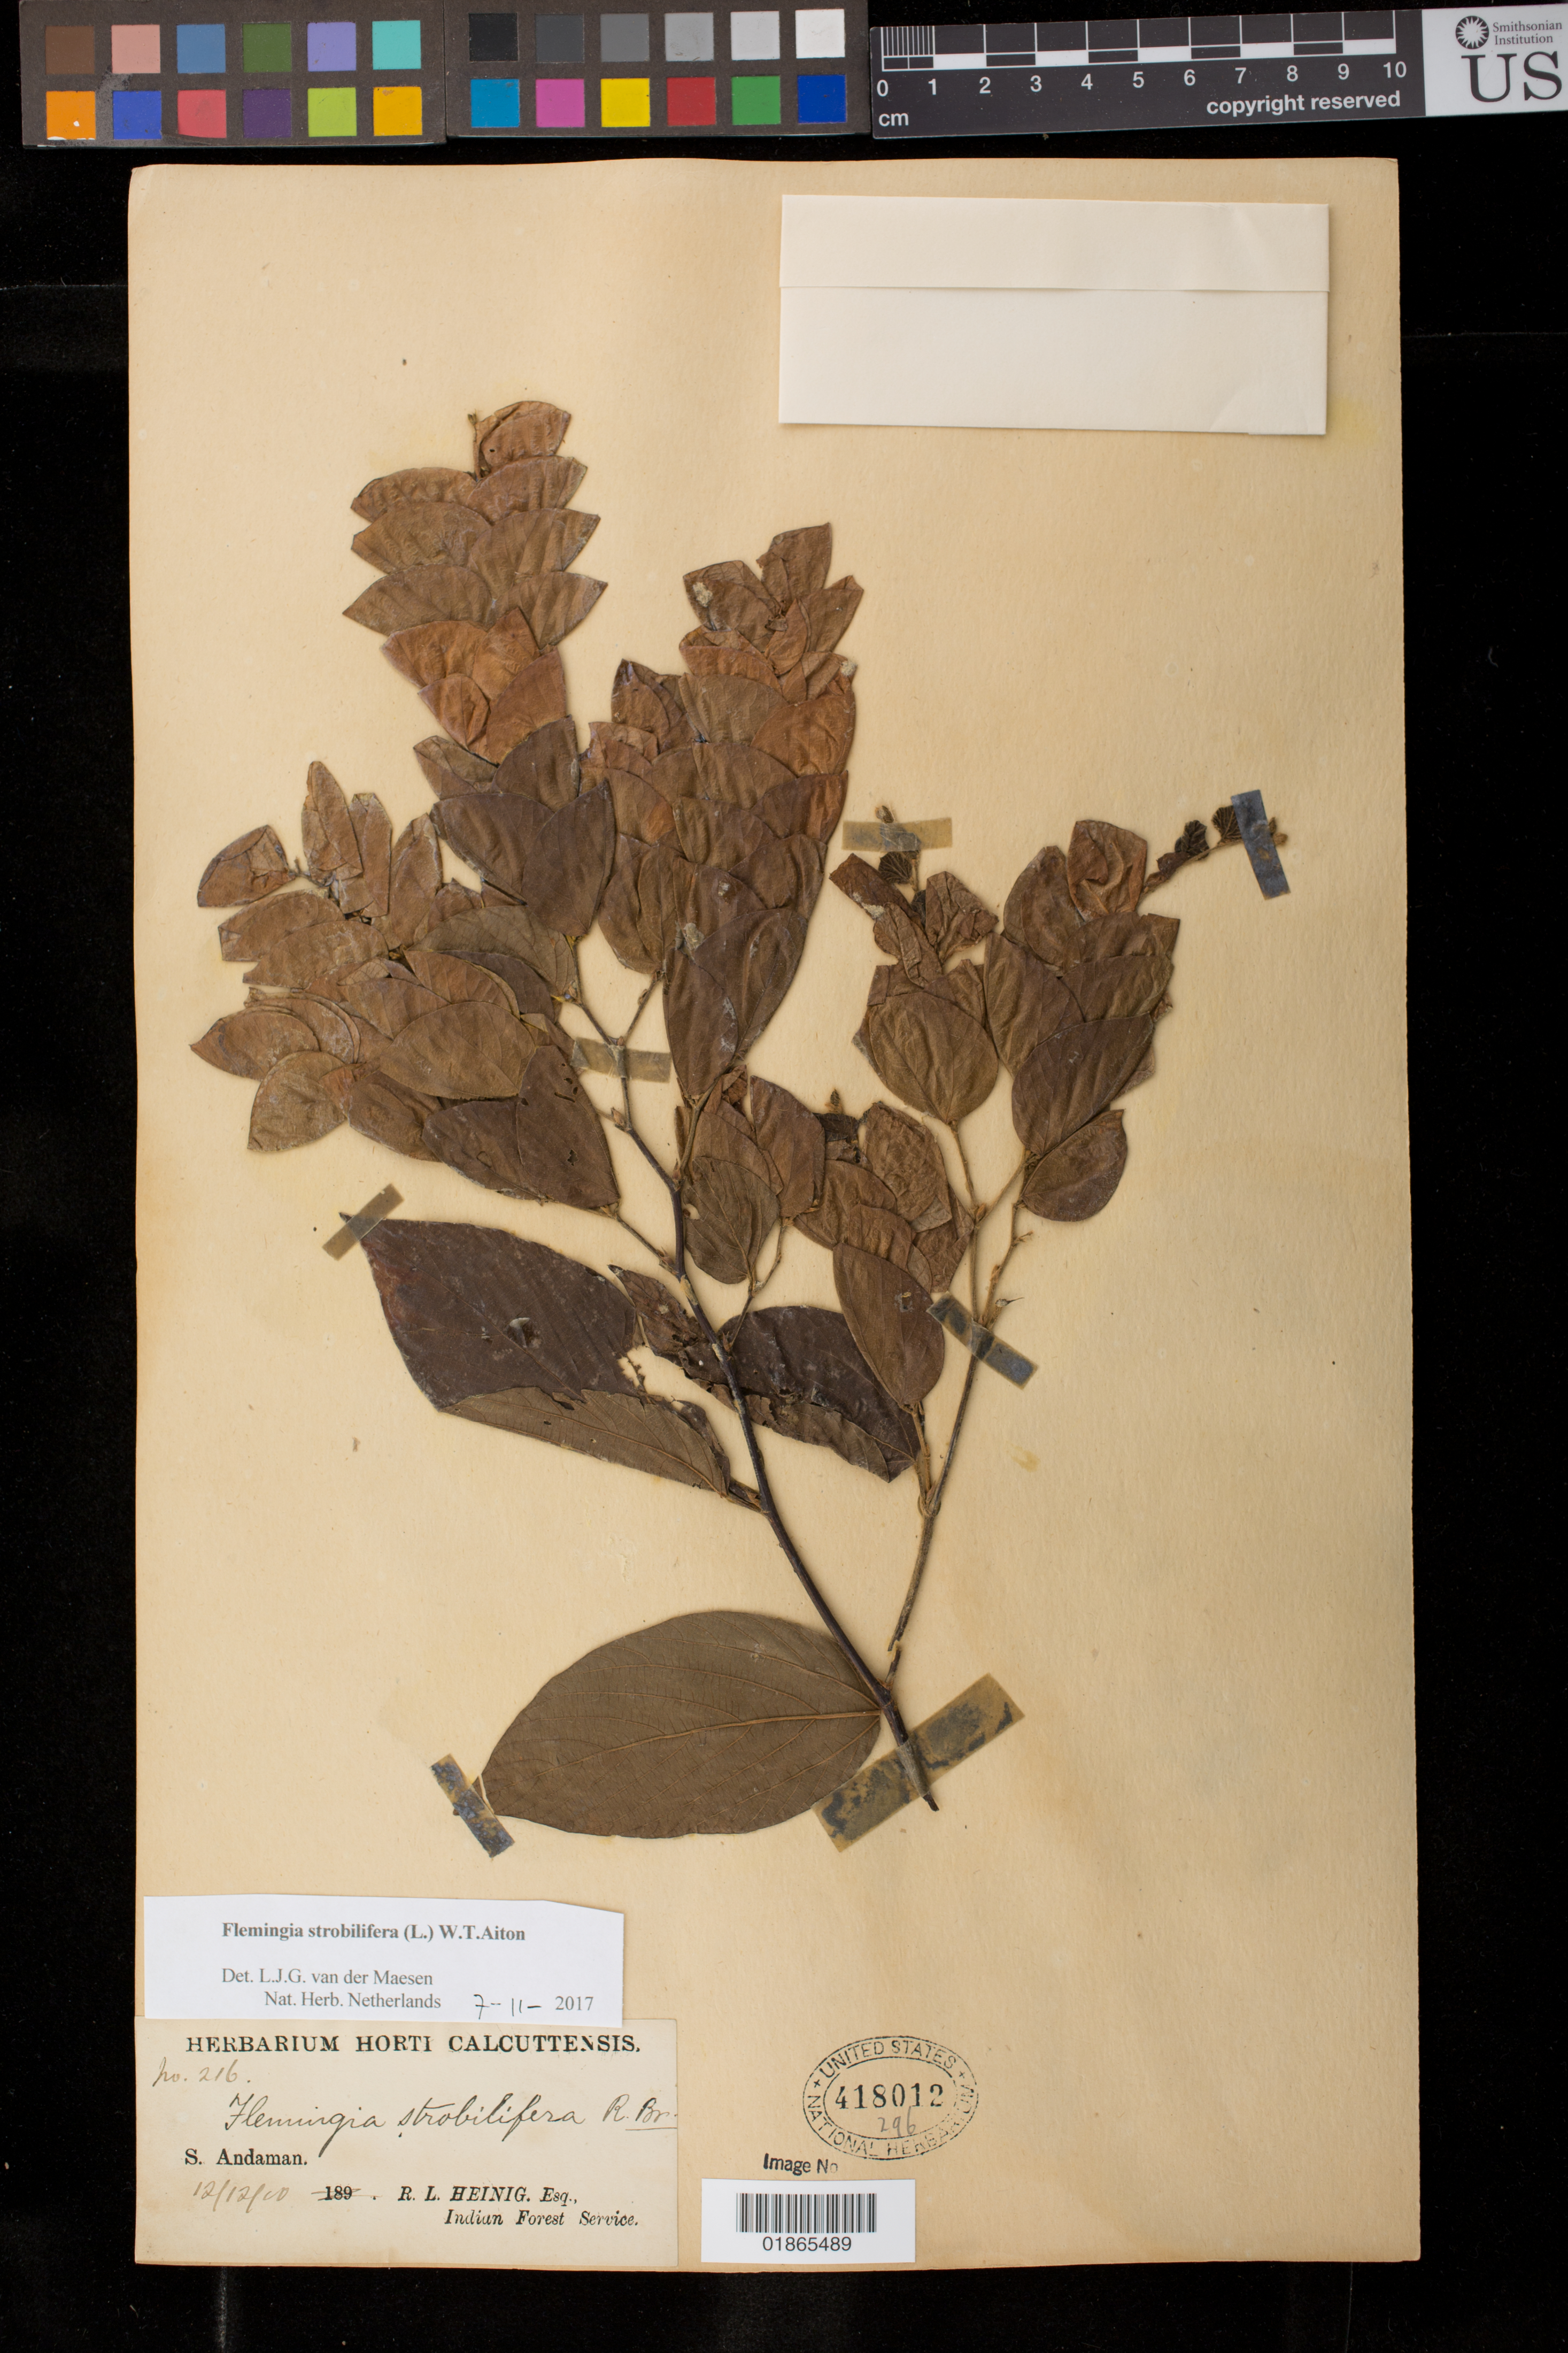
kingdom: Plantae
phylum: Tracheophyta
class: Magnoliopsida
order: Fabales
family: Fabaceae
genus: Flemingia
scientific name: Flemingia strobilifera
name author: (L.) W.T. Aiton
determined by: van der Maesen, L.J.G.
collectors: R. Heinig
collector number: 216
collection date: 1900-12-12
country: India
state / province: Andaman and Nicobar Islands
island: South Andaman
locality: S. Andaman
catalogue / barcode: US 418012